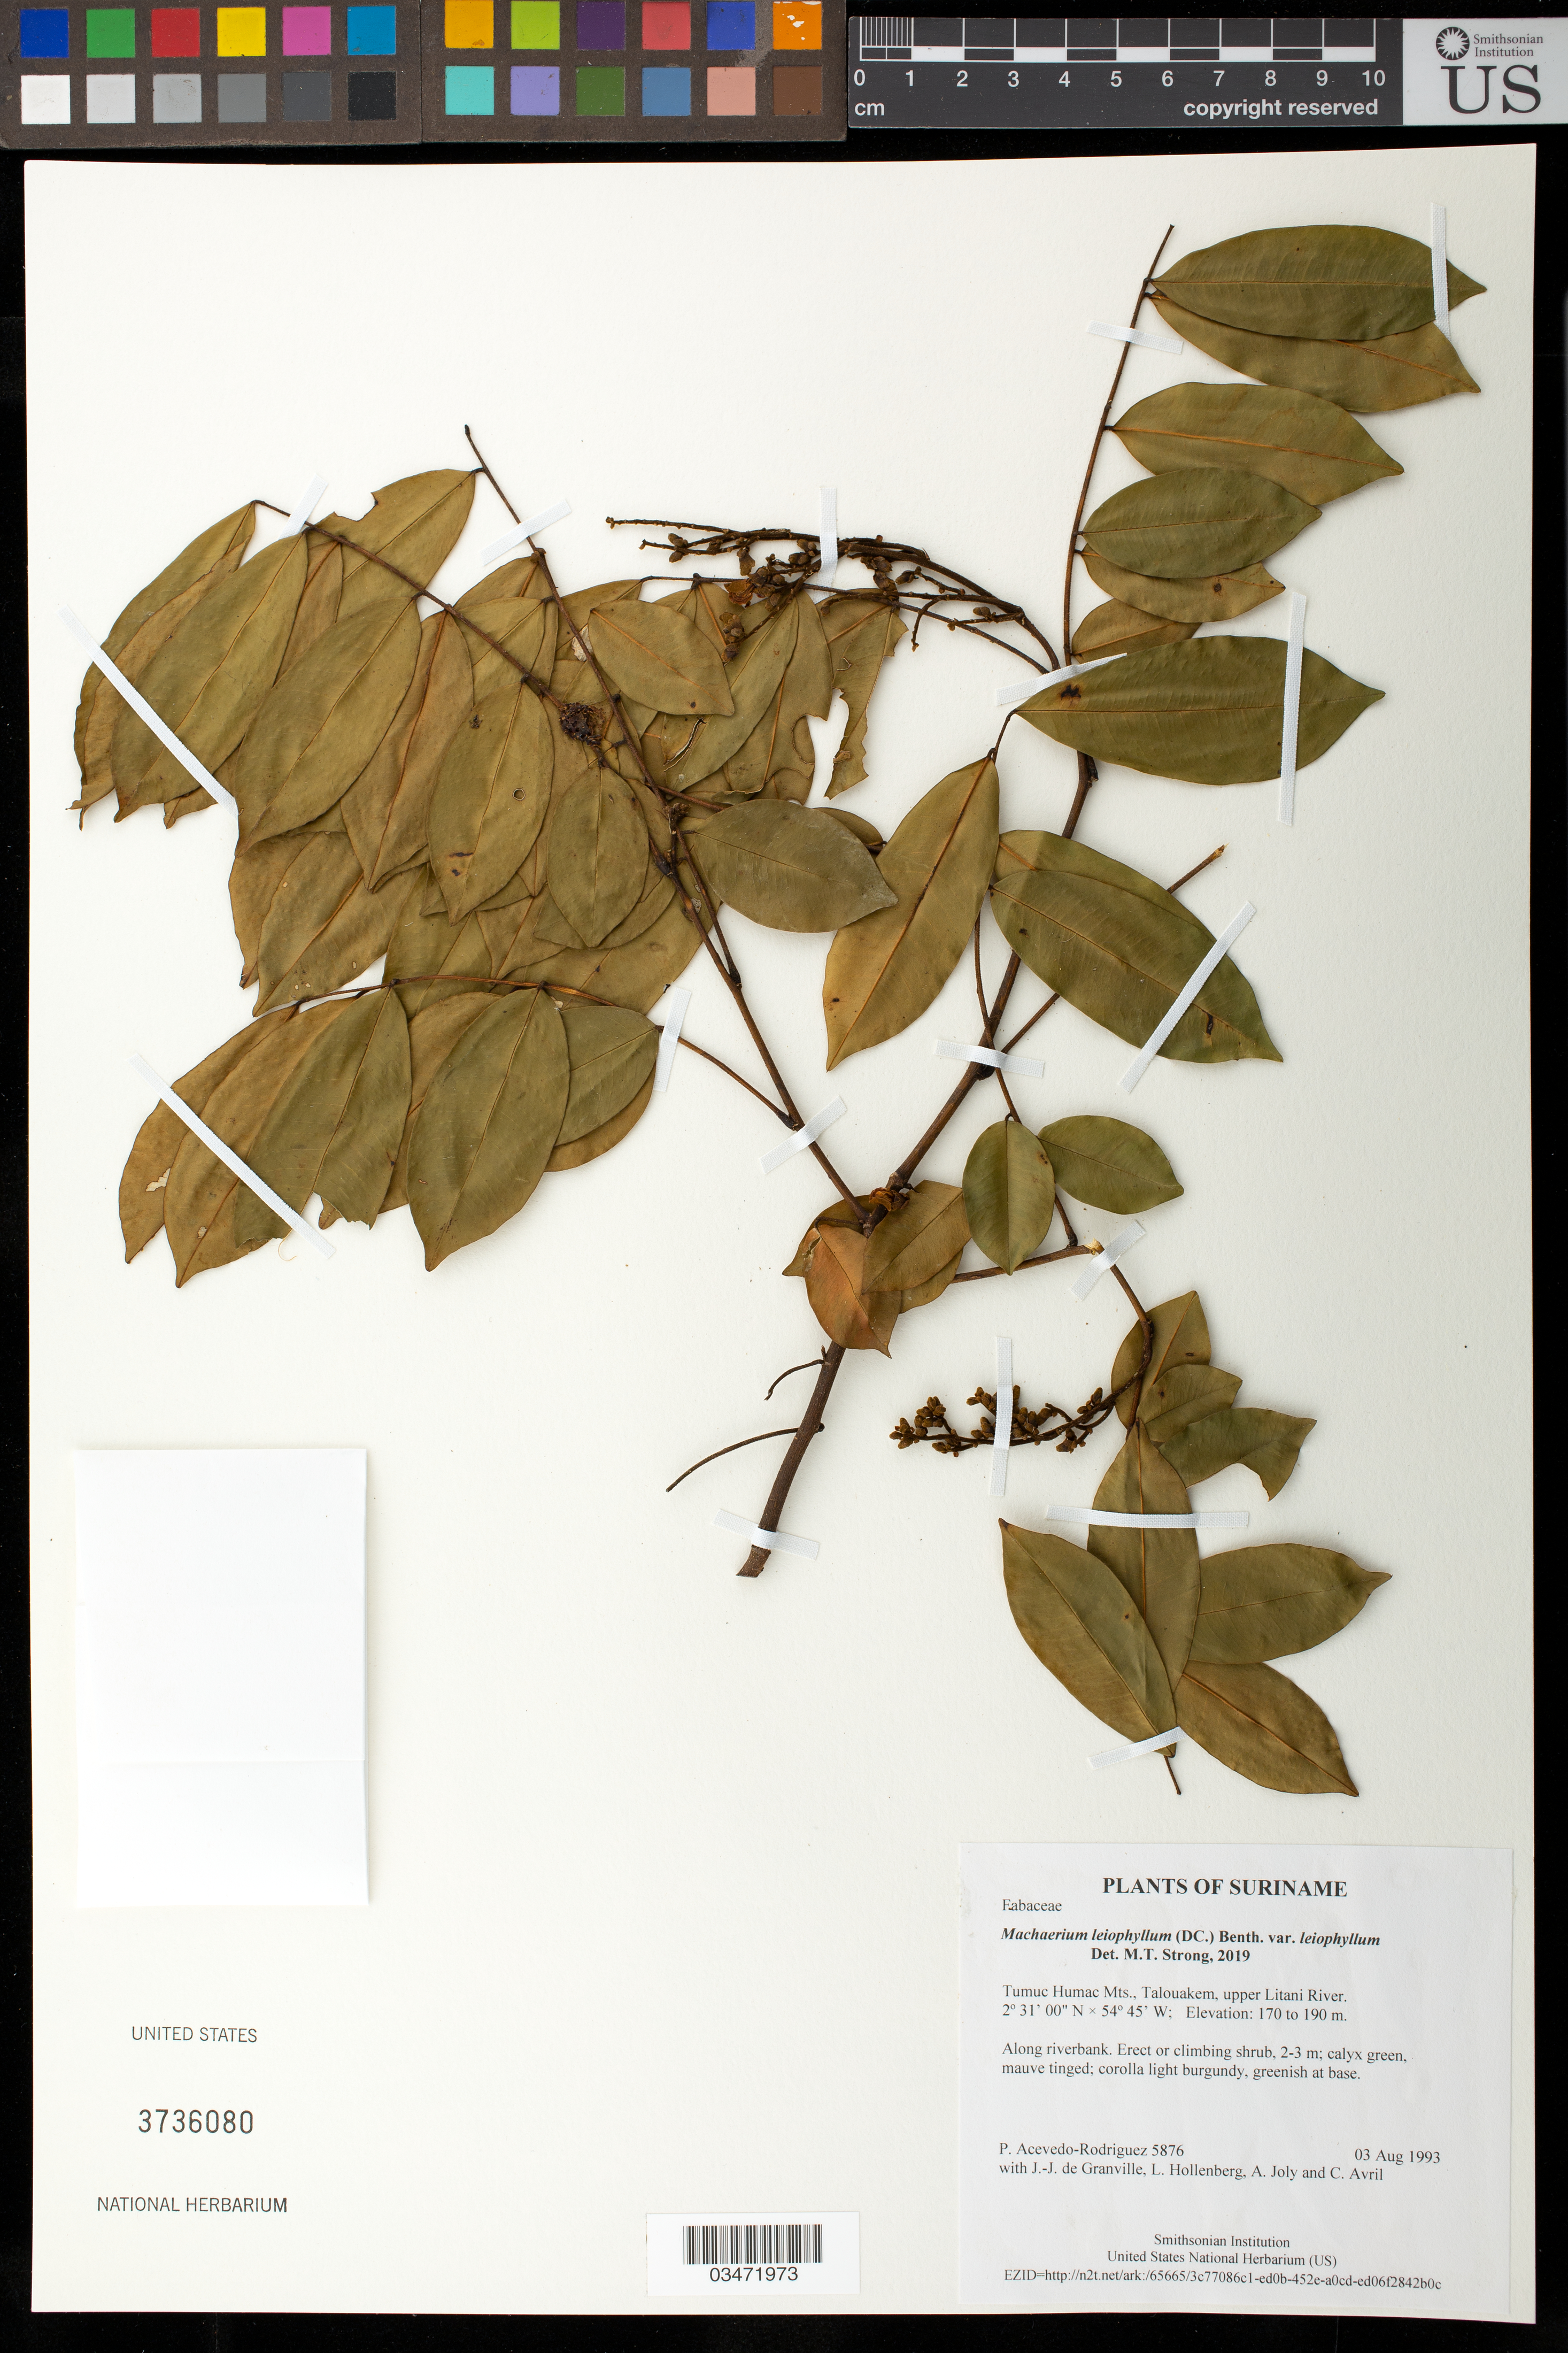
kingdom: Plantae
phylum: Tracheophyta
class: Magnoliopsida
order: Fabales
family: Fabaceae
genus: Machaerium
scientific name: Machaerium leiophyllum var. leiophyllum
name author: (DC.) Benth.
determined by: Strong, Mark T., (BOT), Smithsonian Institution - National Museum of Natural History (UNITED STATES)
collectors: P. Acevedo-Rodr., J.-J. de Granville, A. Joly, A. Boyer & L. Hollenberg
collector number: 5876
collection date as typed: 03 Aug 1993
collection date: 1993-08-03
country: Suriname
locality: Tumuc Humac Mts., Talouakem, upper Litani River.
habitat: Along riverbank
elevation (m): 170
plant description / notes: US, P, B, CAY, MO, K, NY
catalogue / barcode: US 3736080